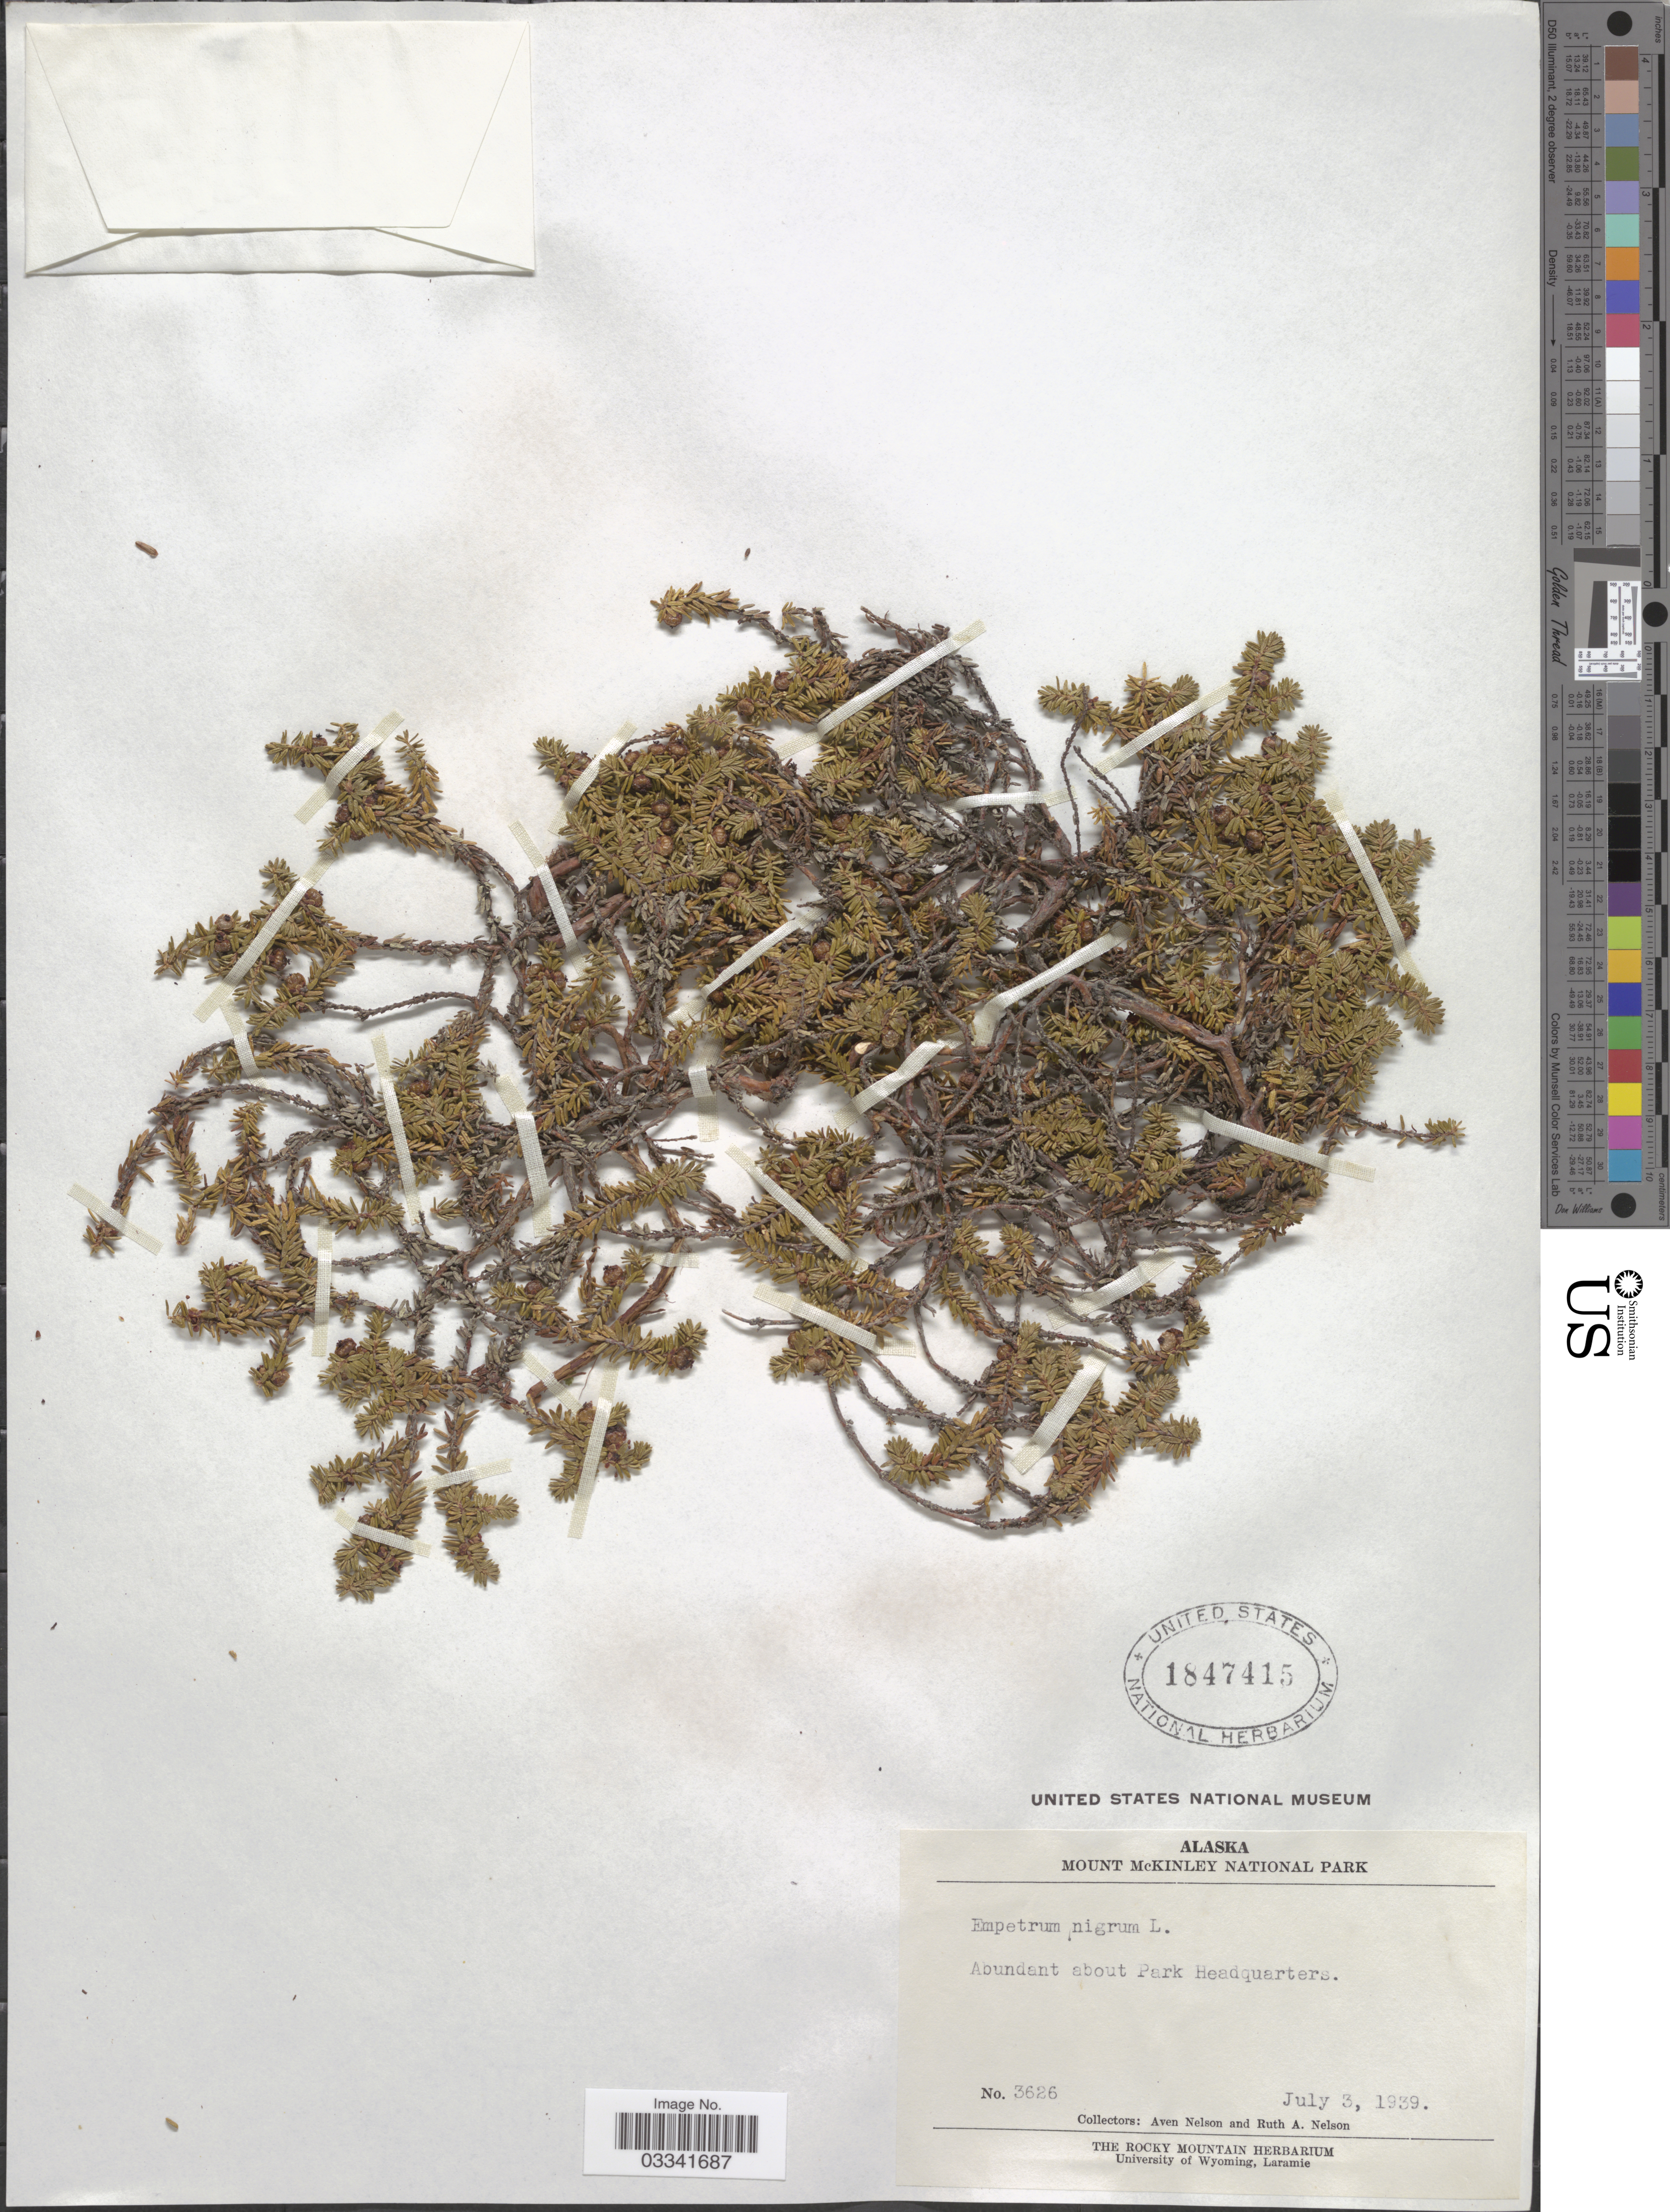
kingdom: Plantae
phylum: Tracheophyta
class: Magnoliopsida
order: Ericales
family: Ericaceae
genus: Empetrum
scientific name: Empetrum nigrum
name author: L.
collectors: A. Nelson & R. A. Nelson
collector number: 3626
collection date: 1939-07-03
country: United States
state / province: Alaska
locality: Mount McKinley National Park. Abudant about Park Headquarters.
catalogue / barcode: US 1847415